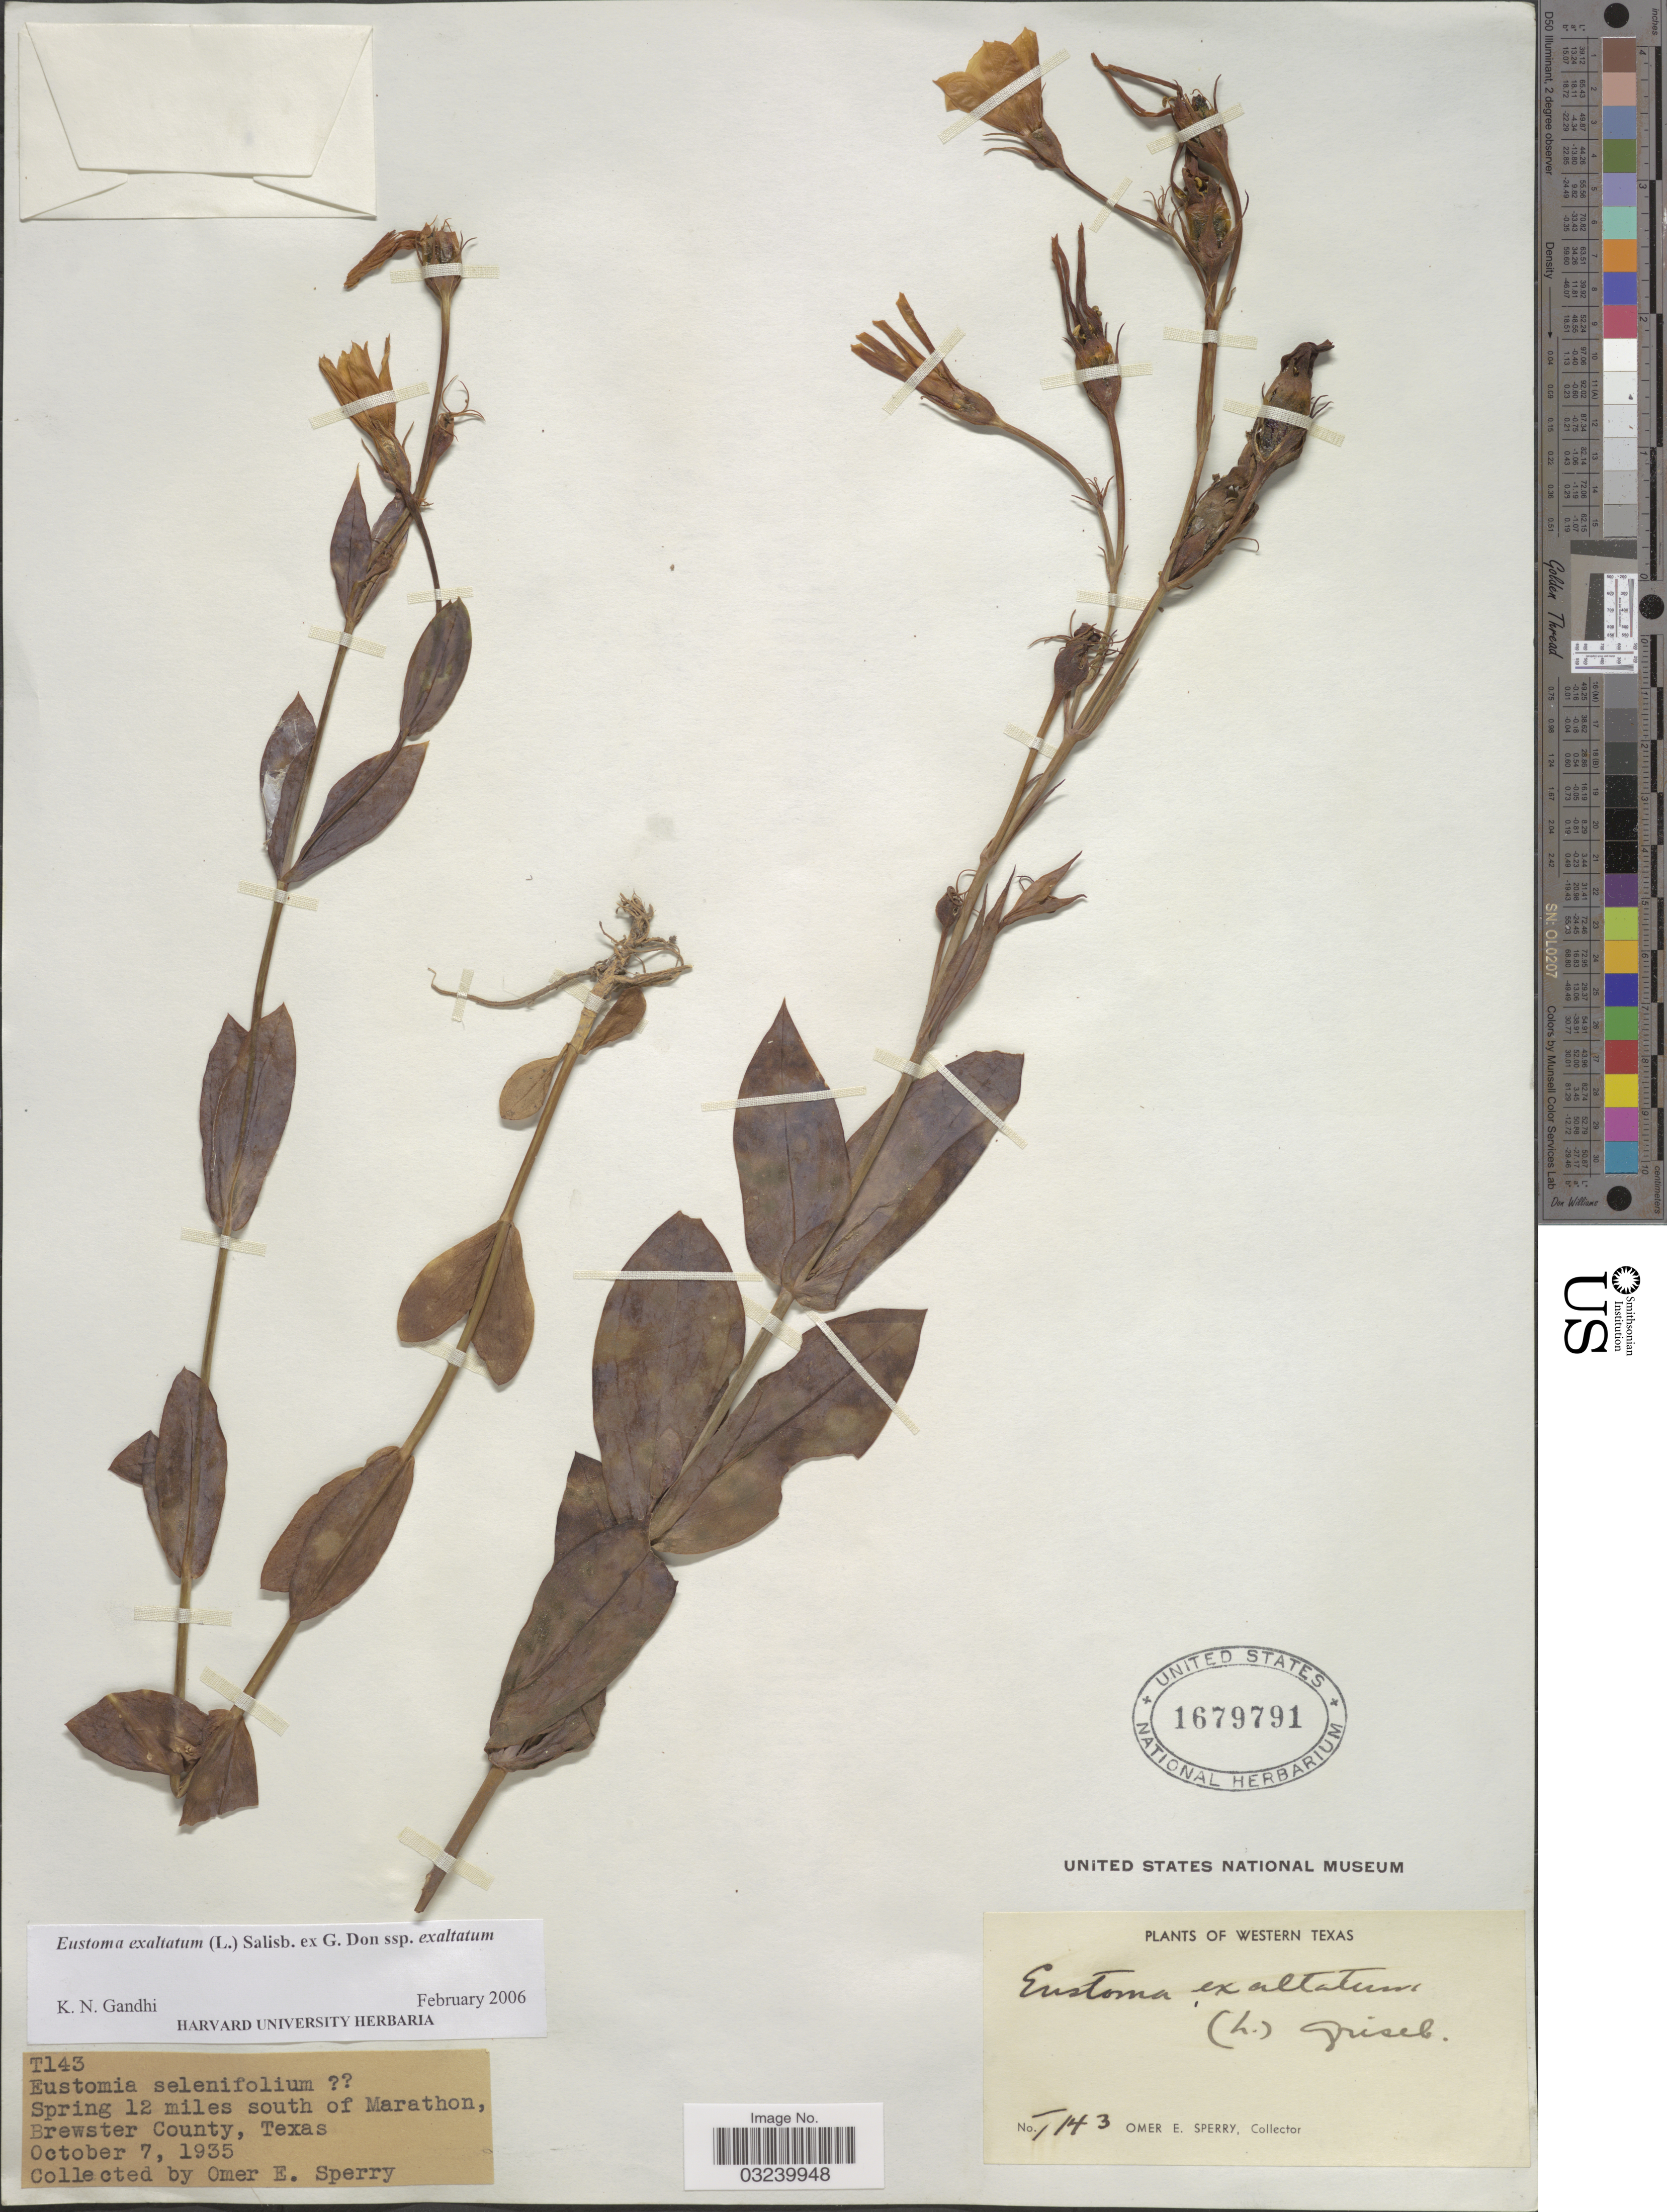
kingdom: Plantae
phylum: Tracheophyta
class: Magnoliopsida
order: Gentianales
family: Gentianaceae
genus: Eustoma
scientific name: Eustoma exaltatum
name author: (L.) Salisb. ex Don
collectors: O. E. Sperry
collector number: T143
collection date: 1935-10-07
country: United States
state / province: Texas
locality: Western Texas, Spring 12 miles south of Marathon, Brewster County, Texas.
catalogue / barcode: US 1679791